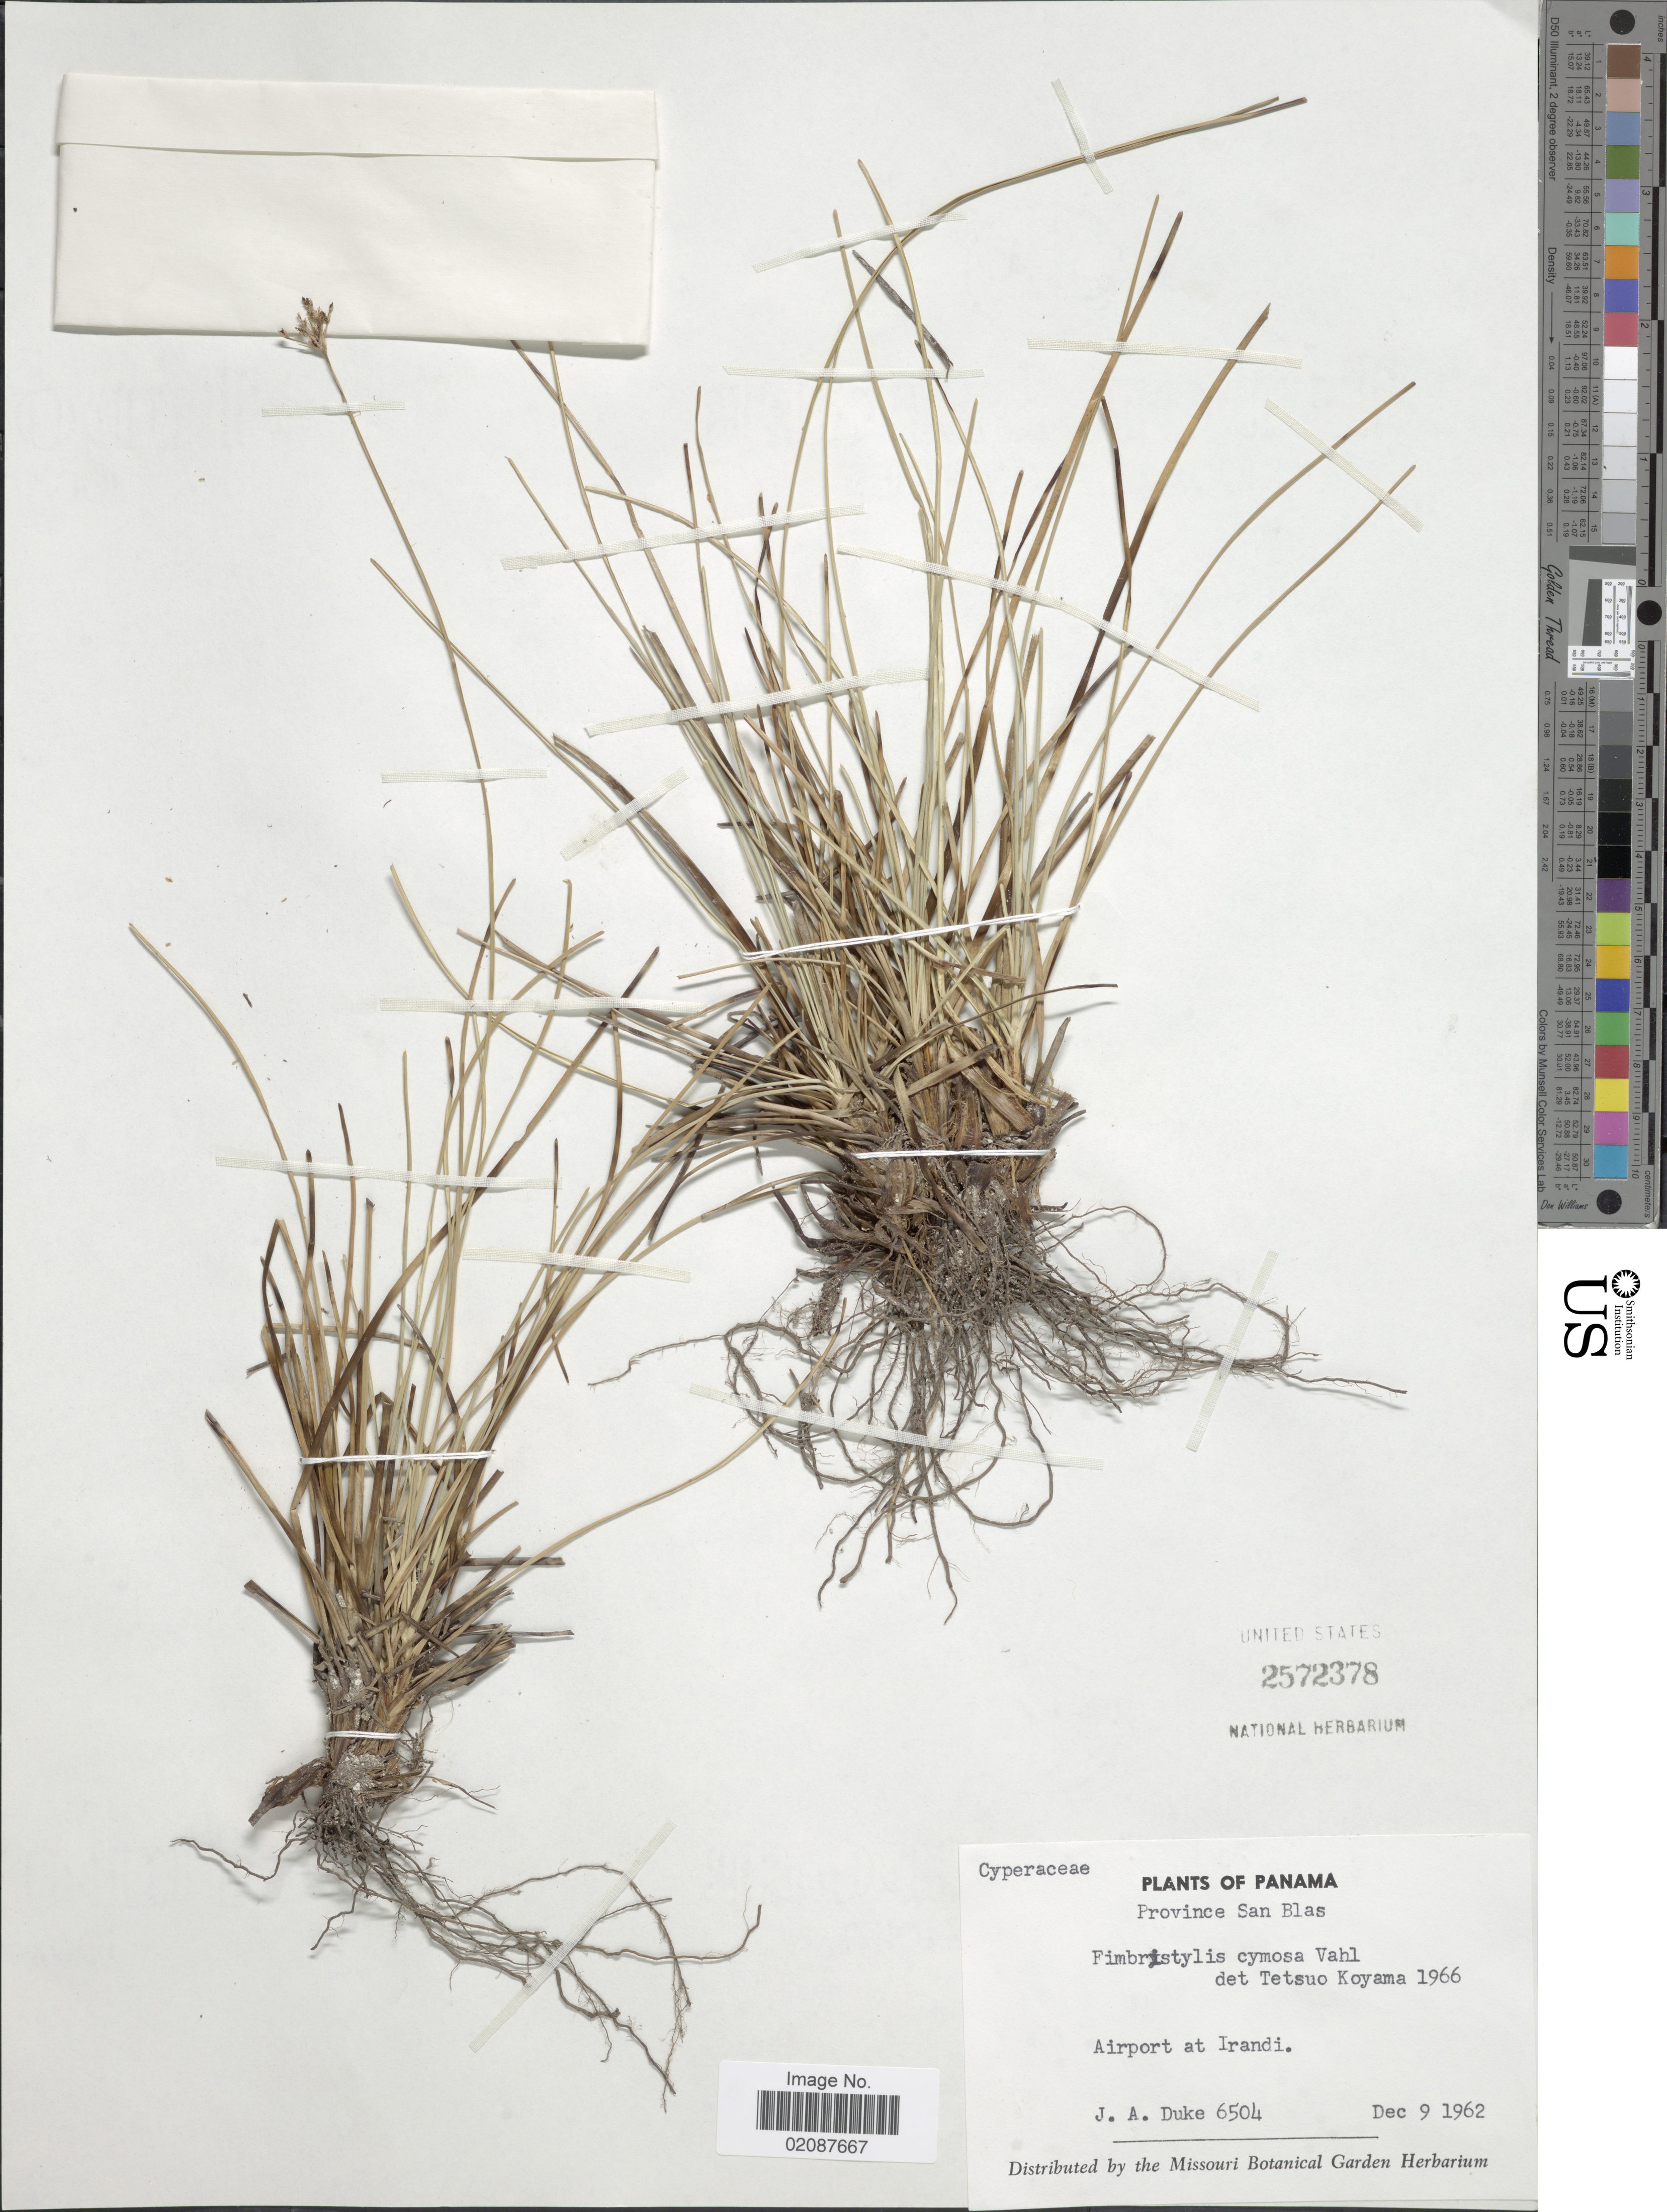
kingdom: Plantae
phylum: Tracheophyta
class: Liliopsida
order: Poales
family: Cyperaceae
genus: Fimbristylis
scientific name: Fimbristylis cymosa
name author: R. Br.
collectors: J. A. Duke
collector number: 6504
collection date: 1962-12-09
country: Panama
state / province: Kuna Yala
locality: Airport at Irandi.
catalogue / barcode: US 2572378